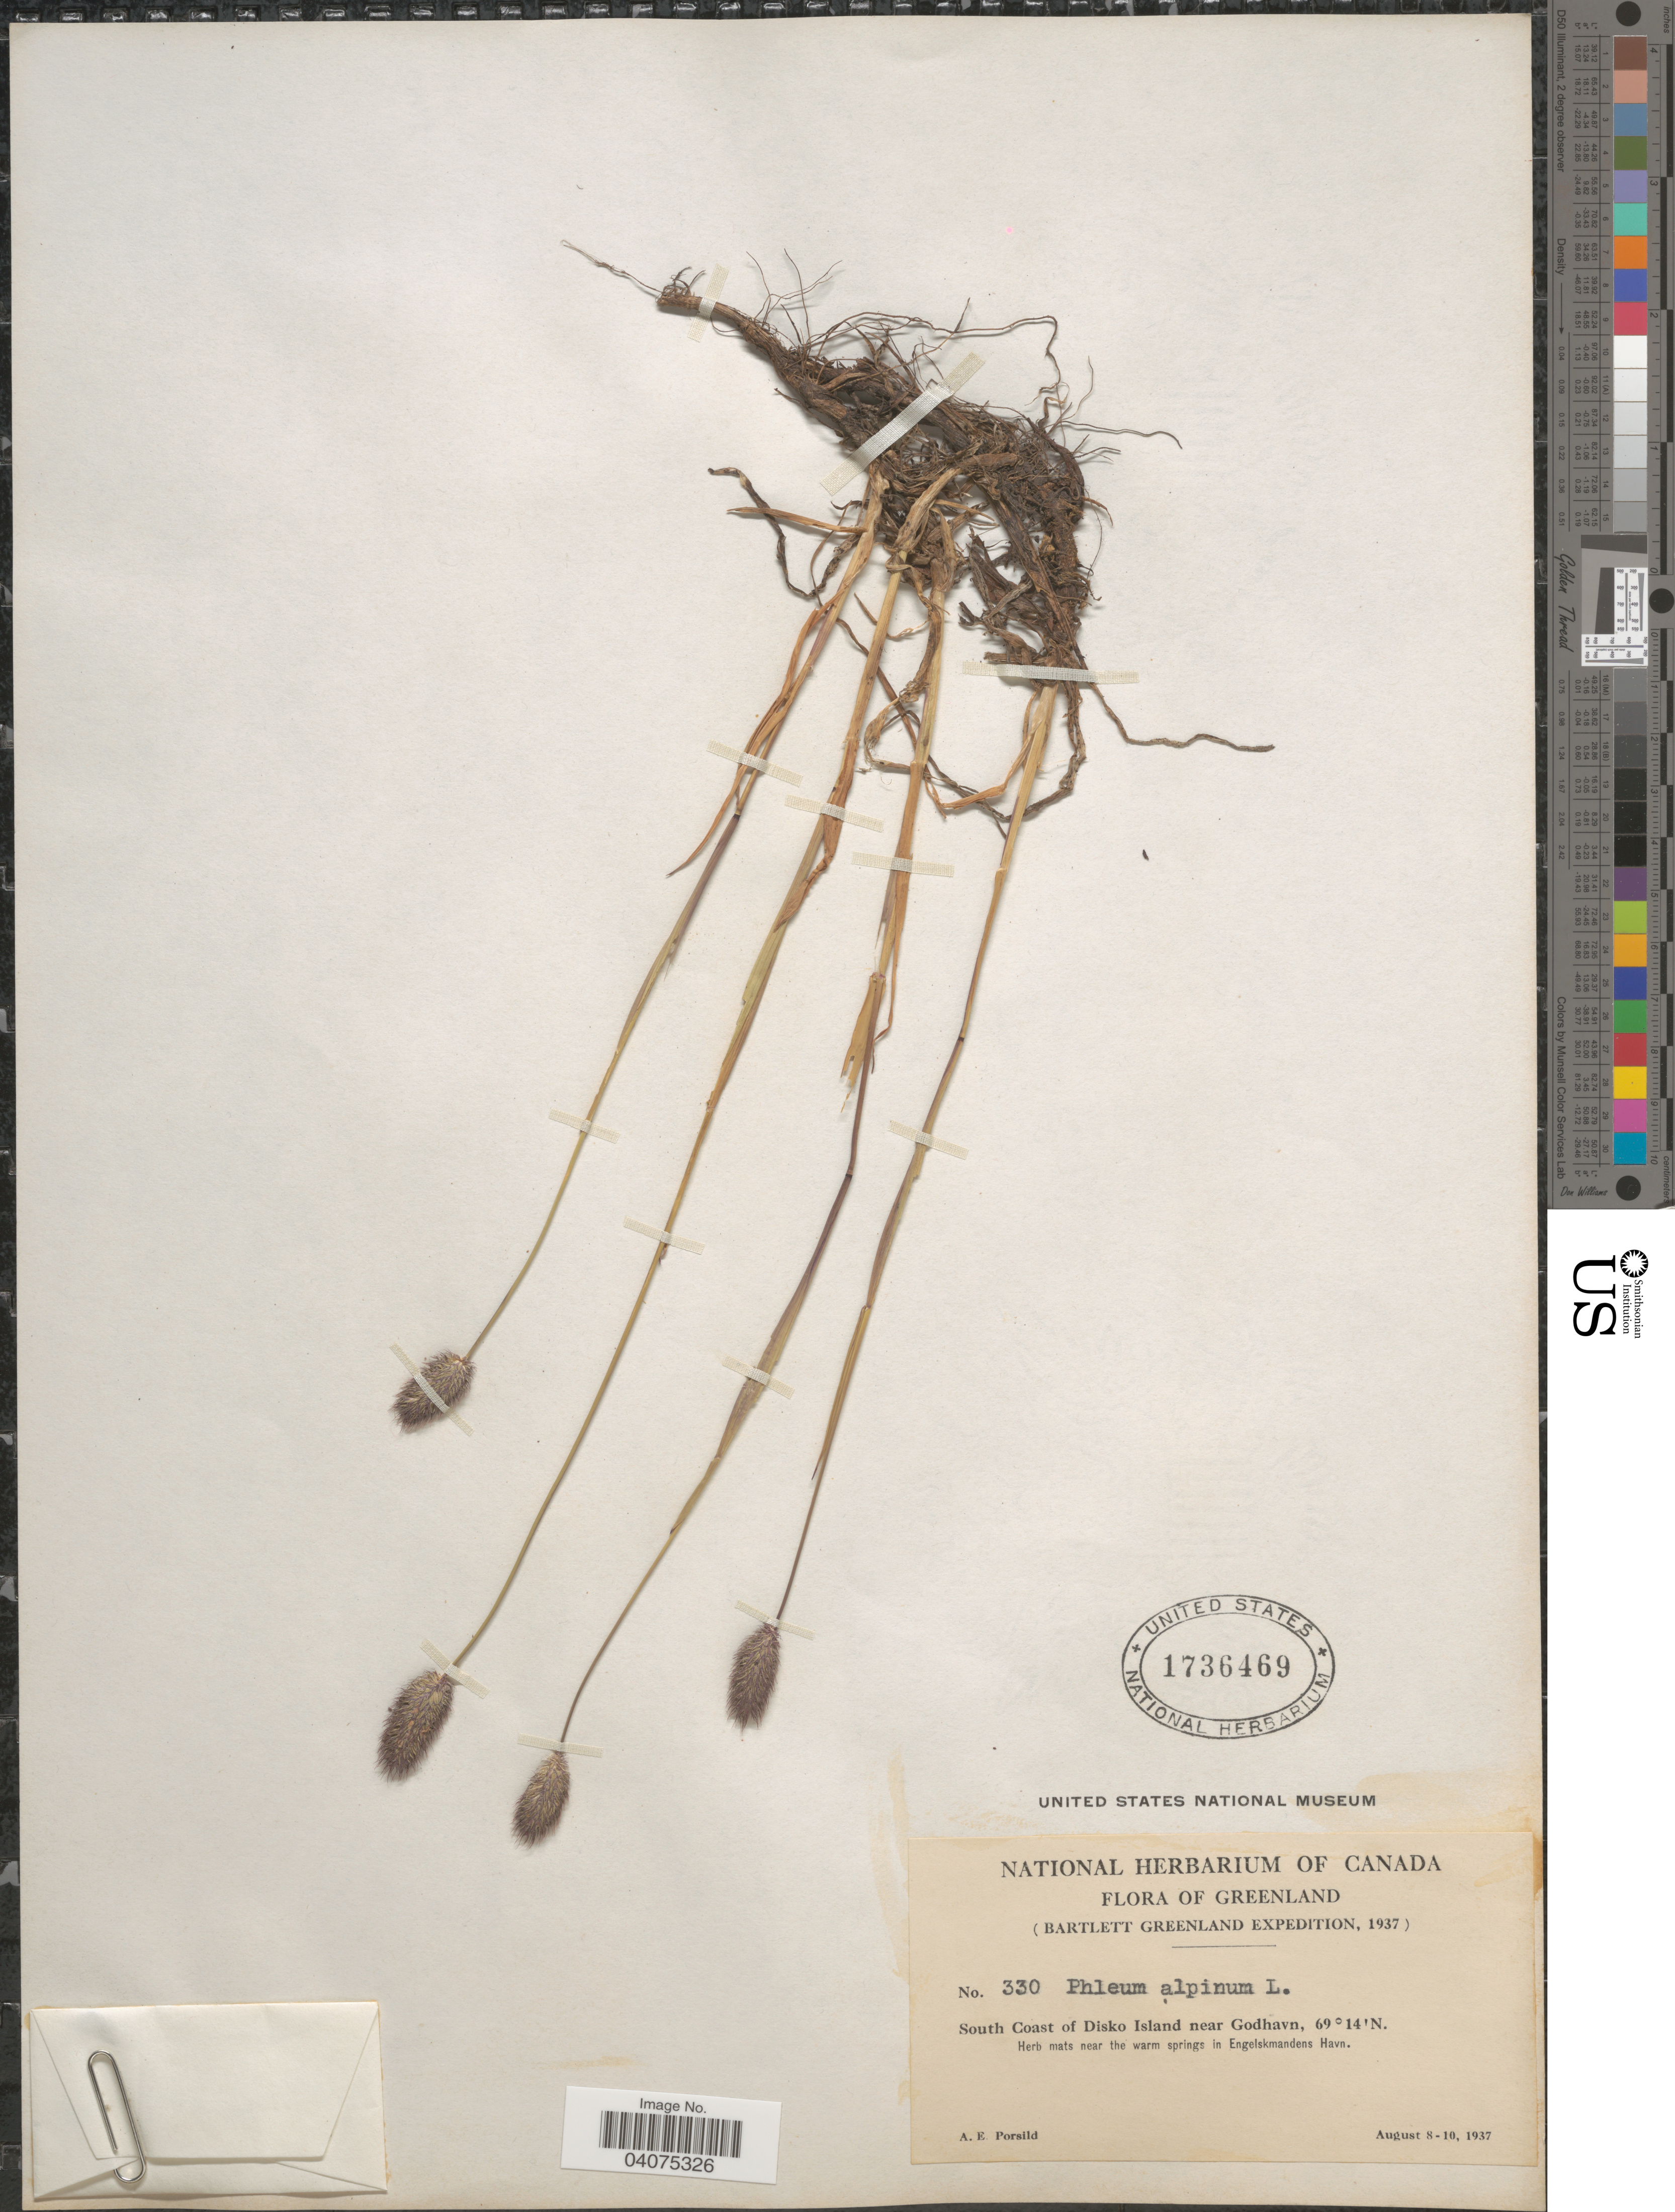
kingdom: Plantae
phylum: Tracheophyta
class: Liliopsida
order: Poales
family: Poaceae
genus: Phleum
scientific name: Phleum alpinum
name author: L.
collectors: A. E. Porsild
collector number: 330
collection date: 1937-08-08/1937-08-10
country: Greenland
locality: Bartlett Greenland Expedition, 1937. South Coast of Disko Island near Godhavn. Herb mats near the warm springs in Engelskmandens Havn.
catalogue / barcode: US 1736469